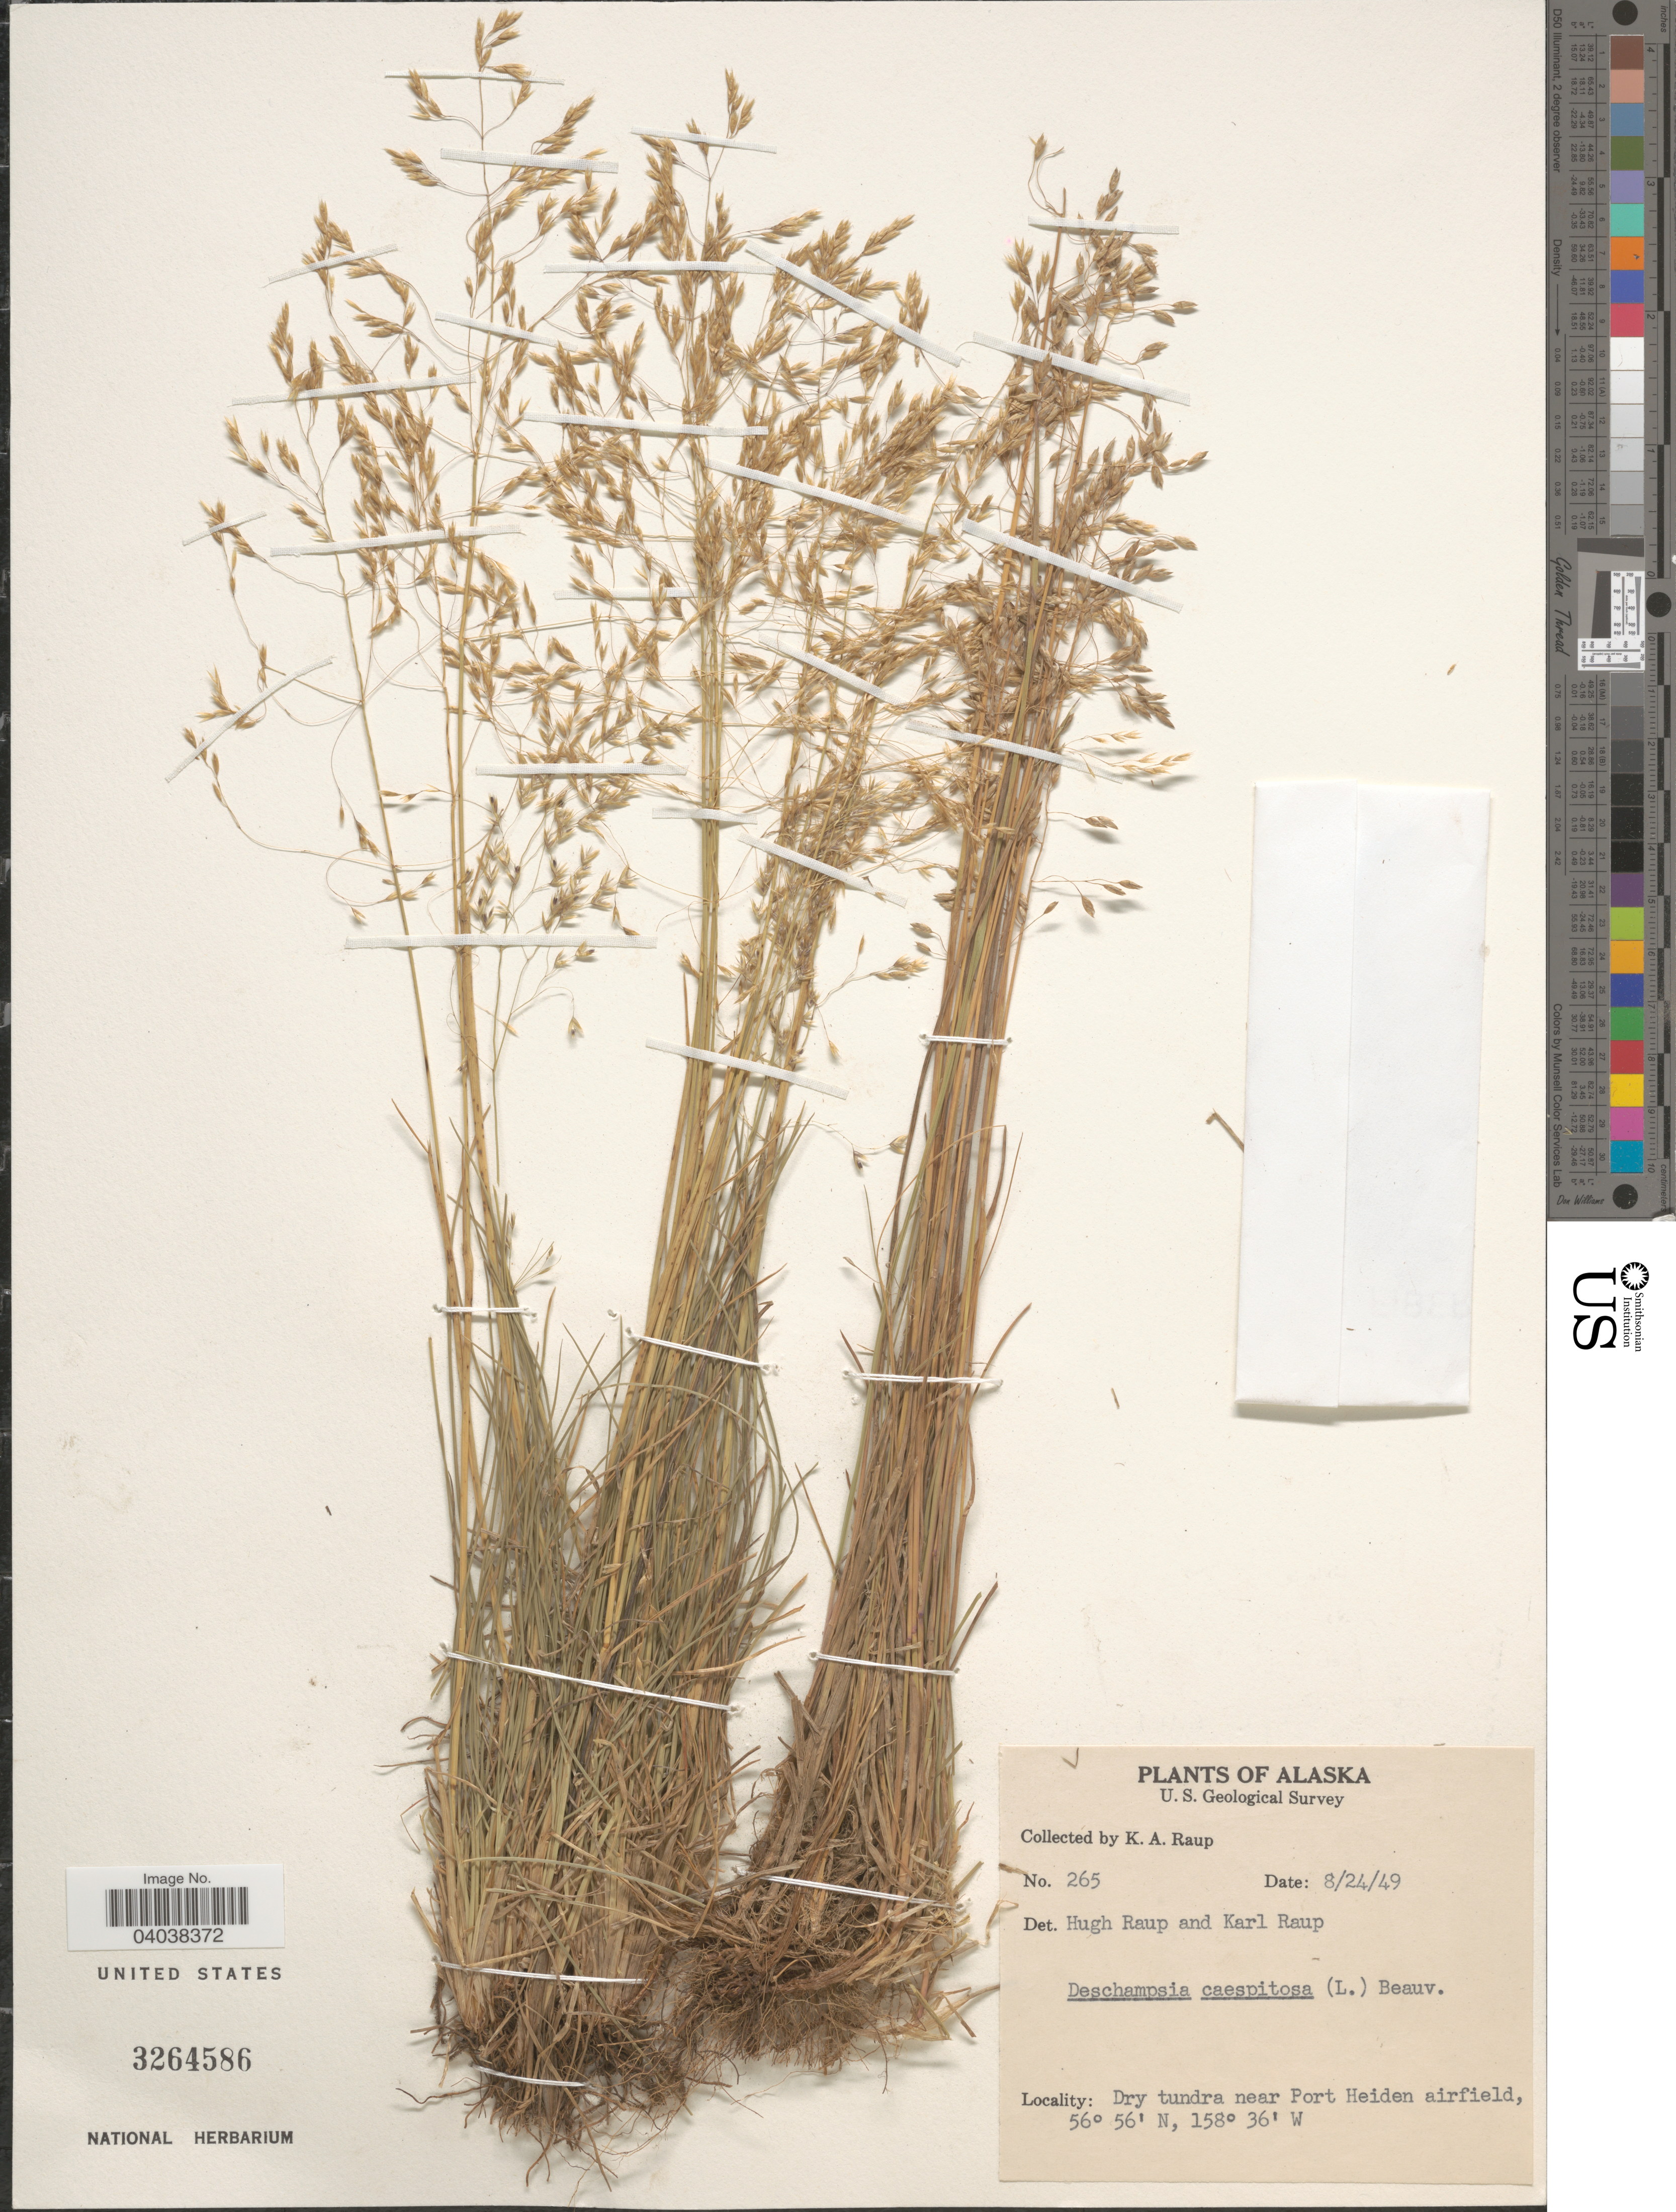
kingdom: Plantae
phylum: Tracheophyta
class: Liliopsida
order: Poales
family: Poaceae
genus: Deschampsia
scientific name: Deschampsia cespitosa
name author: (L.) P. Beauv.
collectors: K. Raup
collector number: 265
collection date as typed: Transcribed d/m/y: 24/8/49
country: United States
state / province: Alaska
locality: Dry tundra near Port Heiden airfield.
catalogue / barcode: US 3264586